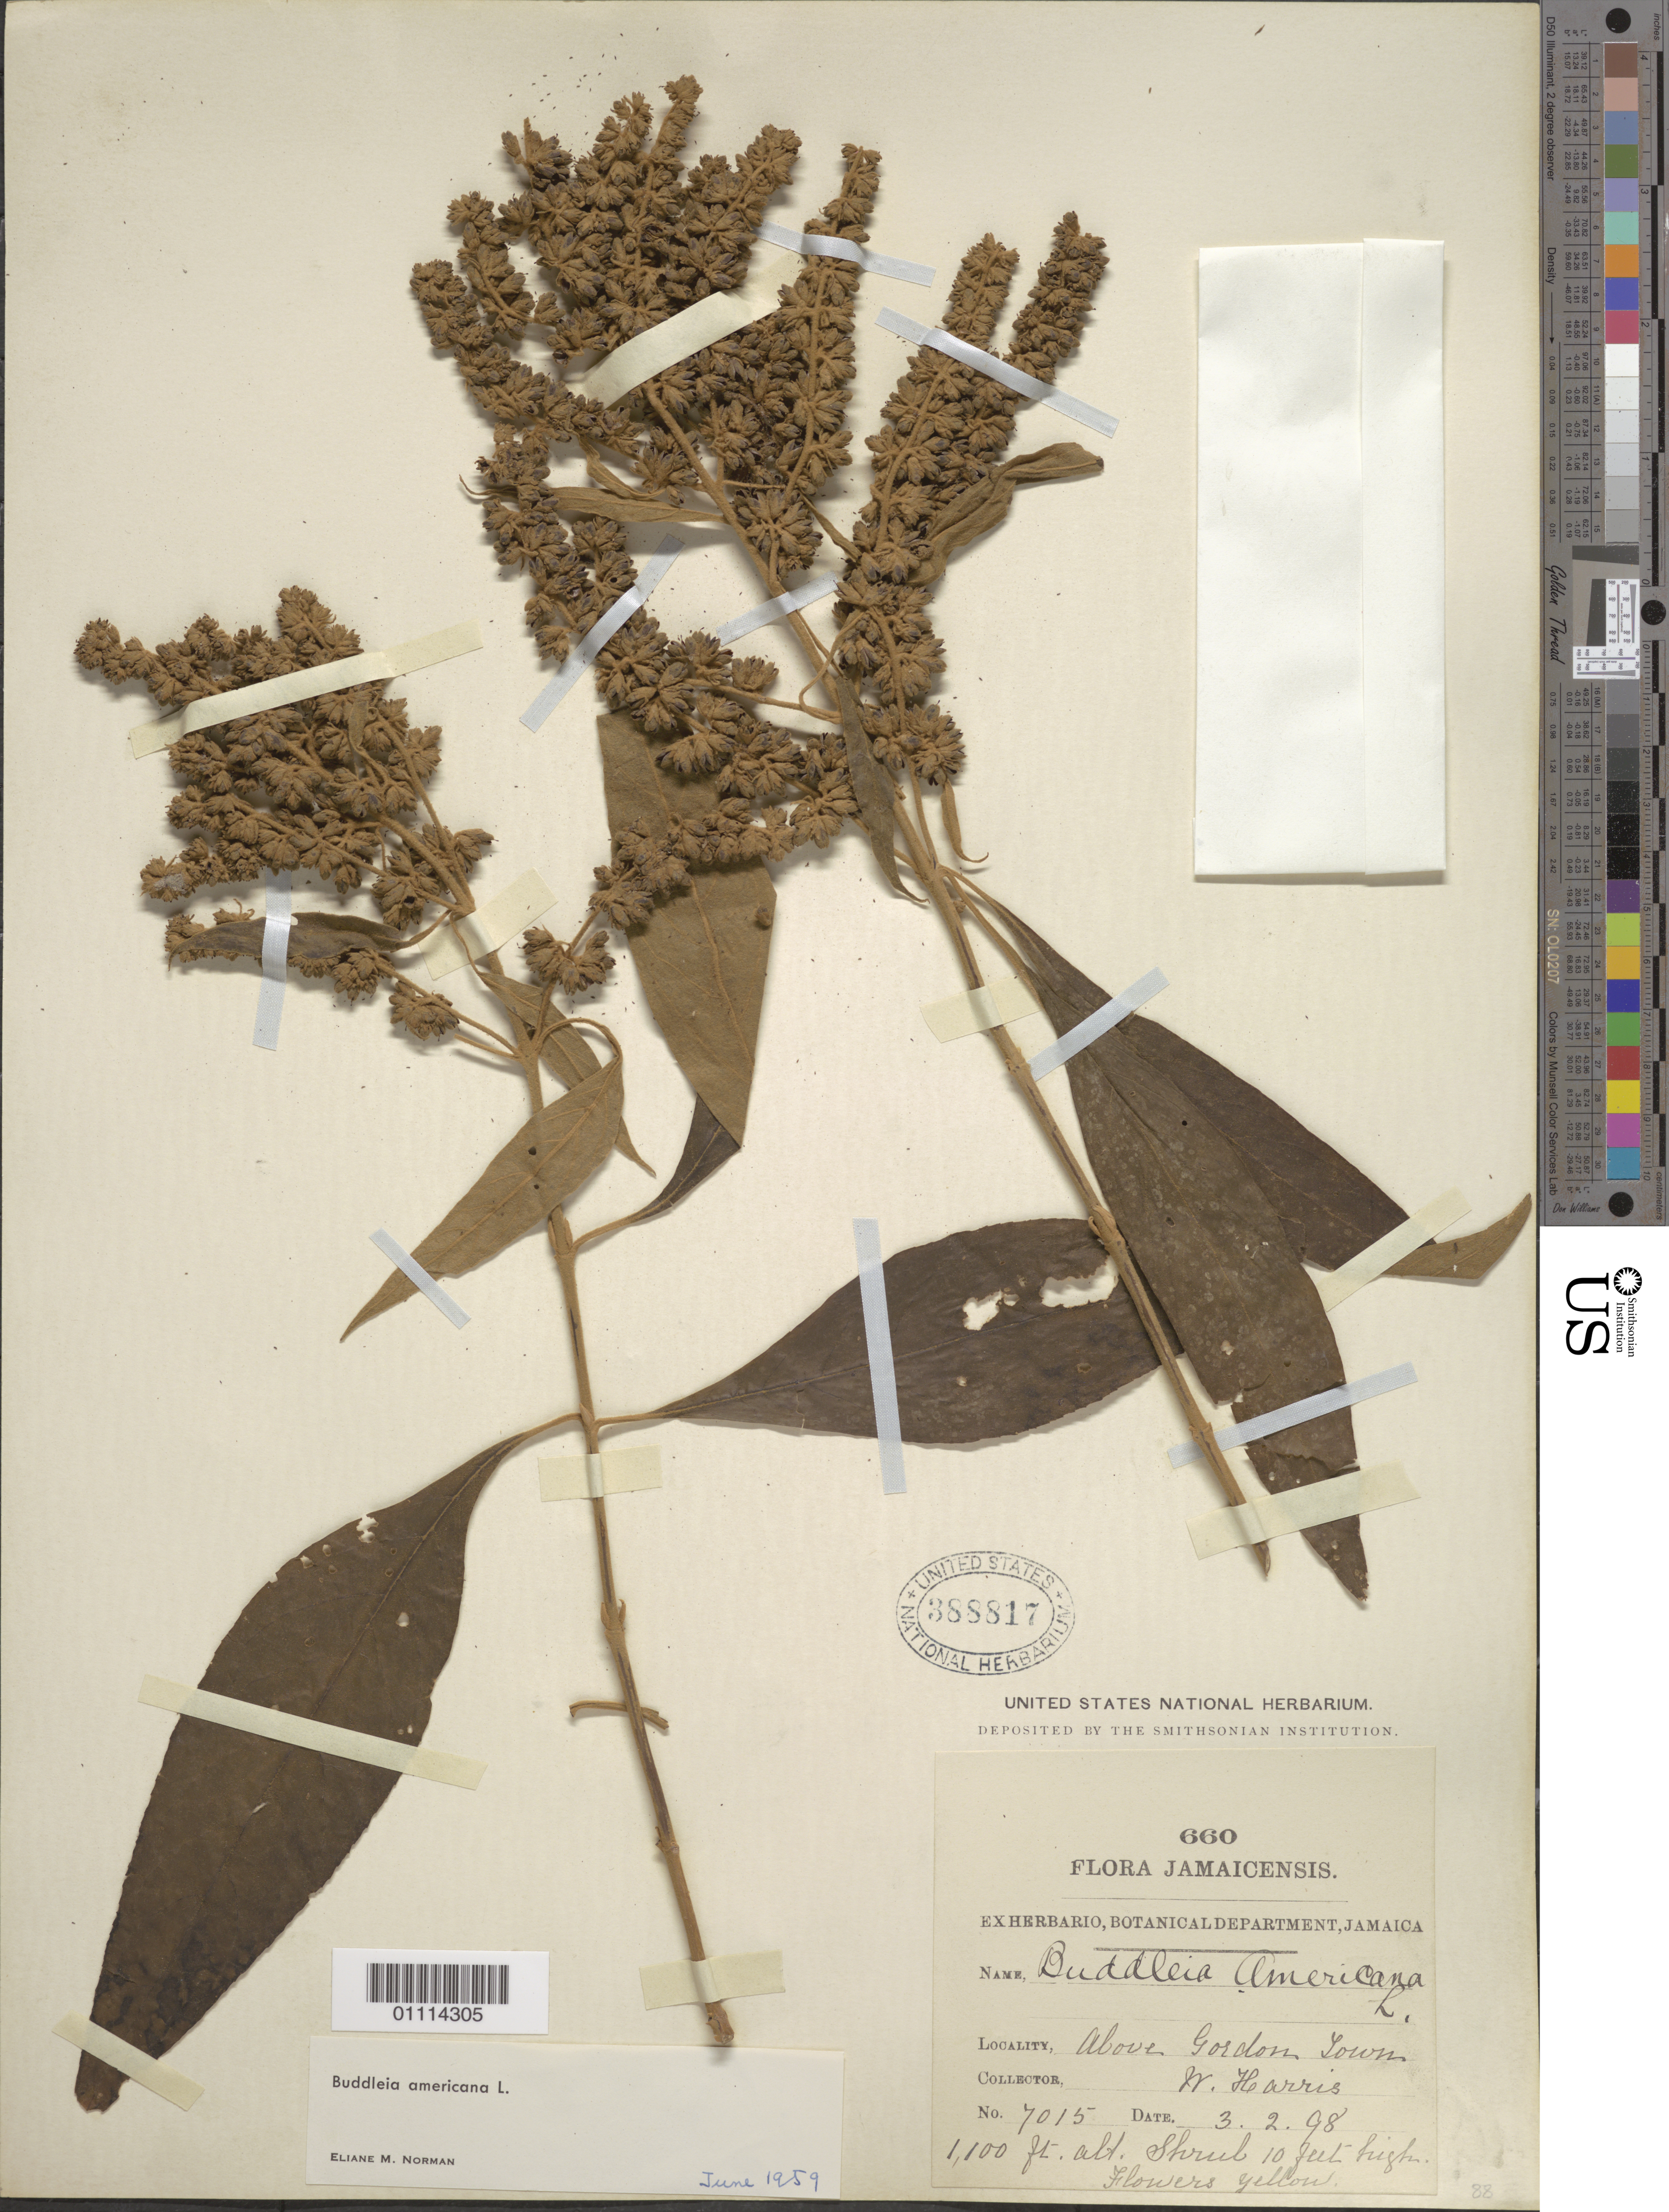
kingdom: Plantae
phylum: Tracheophyta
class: Magnoliopsida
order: Lamiales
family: Scrophulariaceae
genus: Buddleja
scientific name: Buddleja americana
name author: L.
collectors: W. Harris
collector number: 7015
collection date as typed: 03 Feb 1898 or 02 Mar 1898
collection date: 1898-02-03 or 1898-03-02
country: Jamaica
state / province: Saint Andrew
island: Jamaica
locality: Above Gordon Town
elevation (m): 335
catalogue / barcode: US 388817